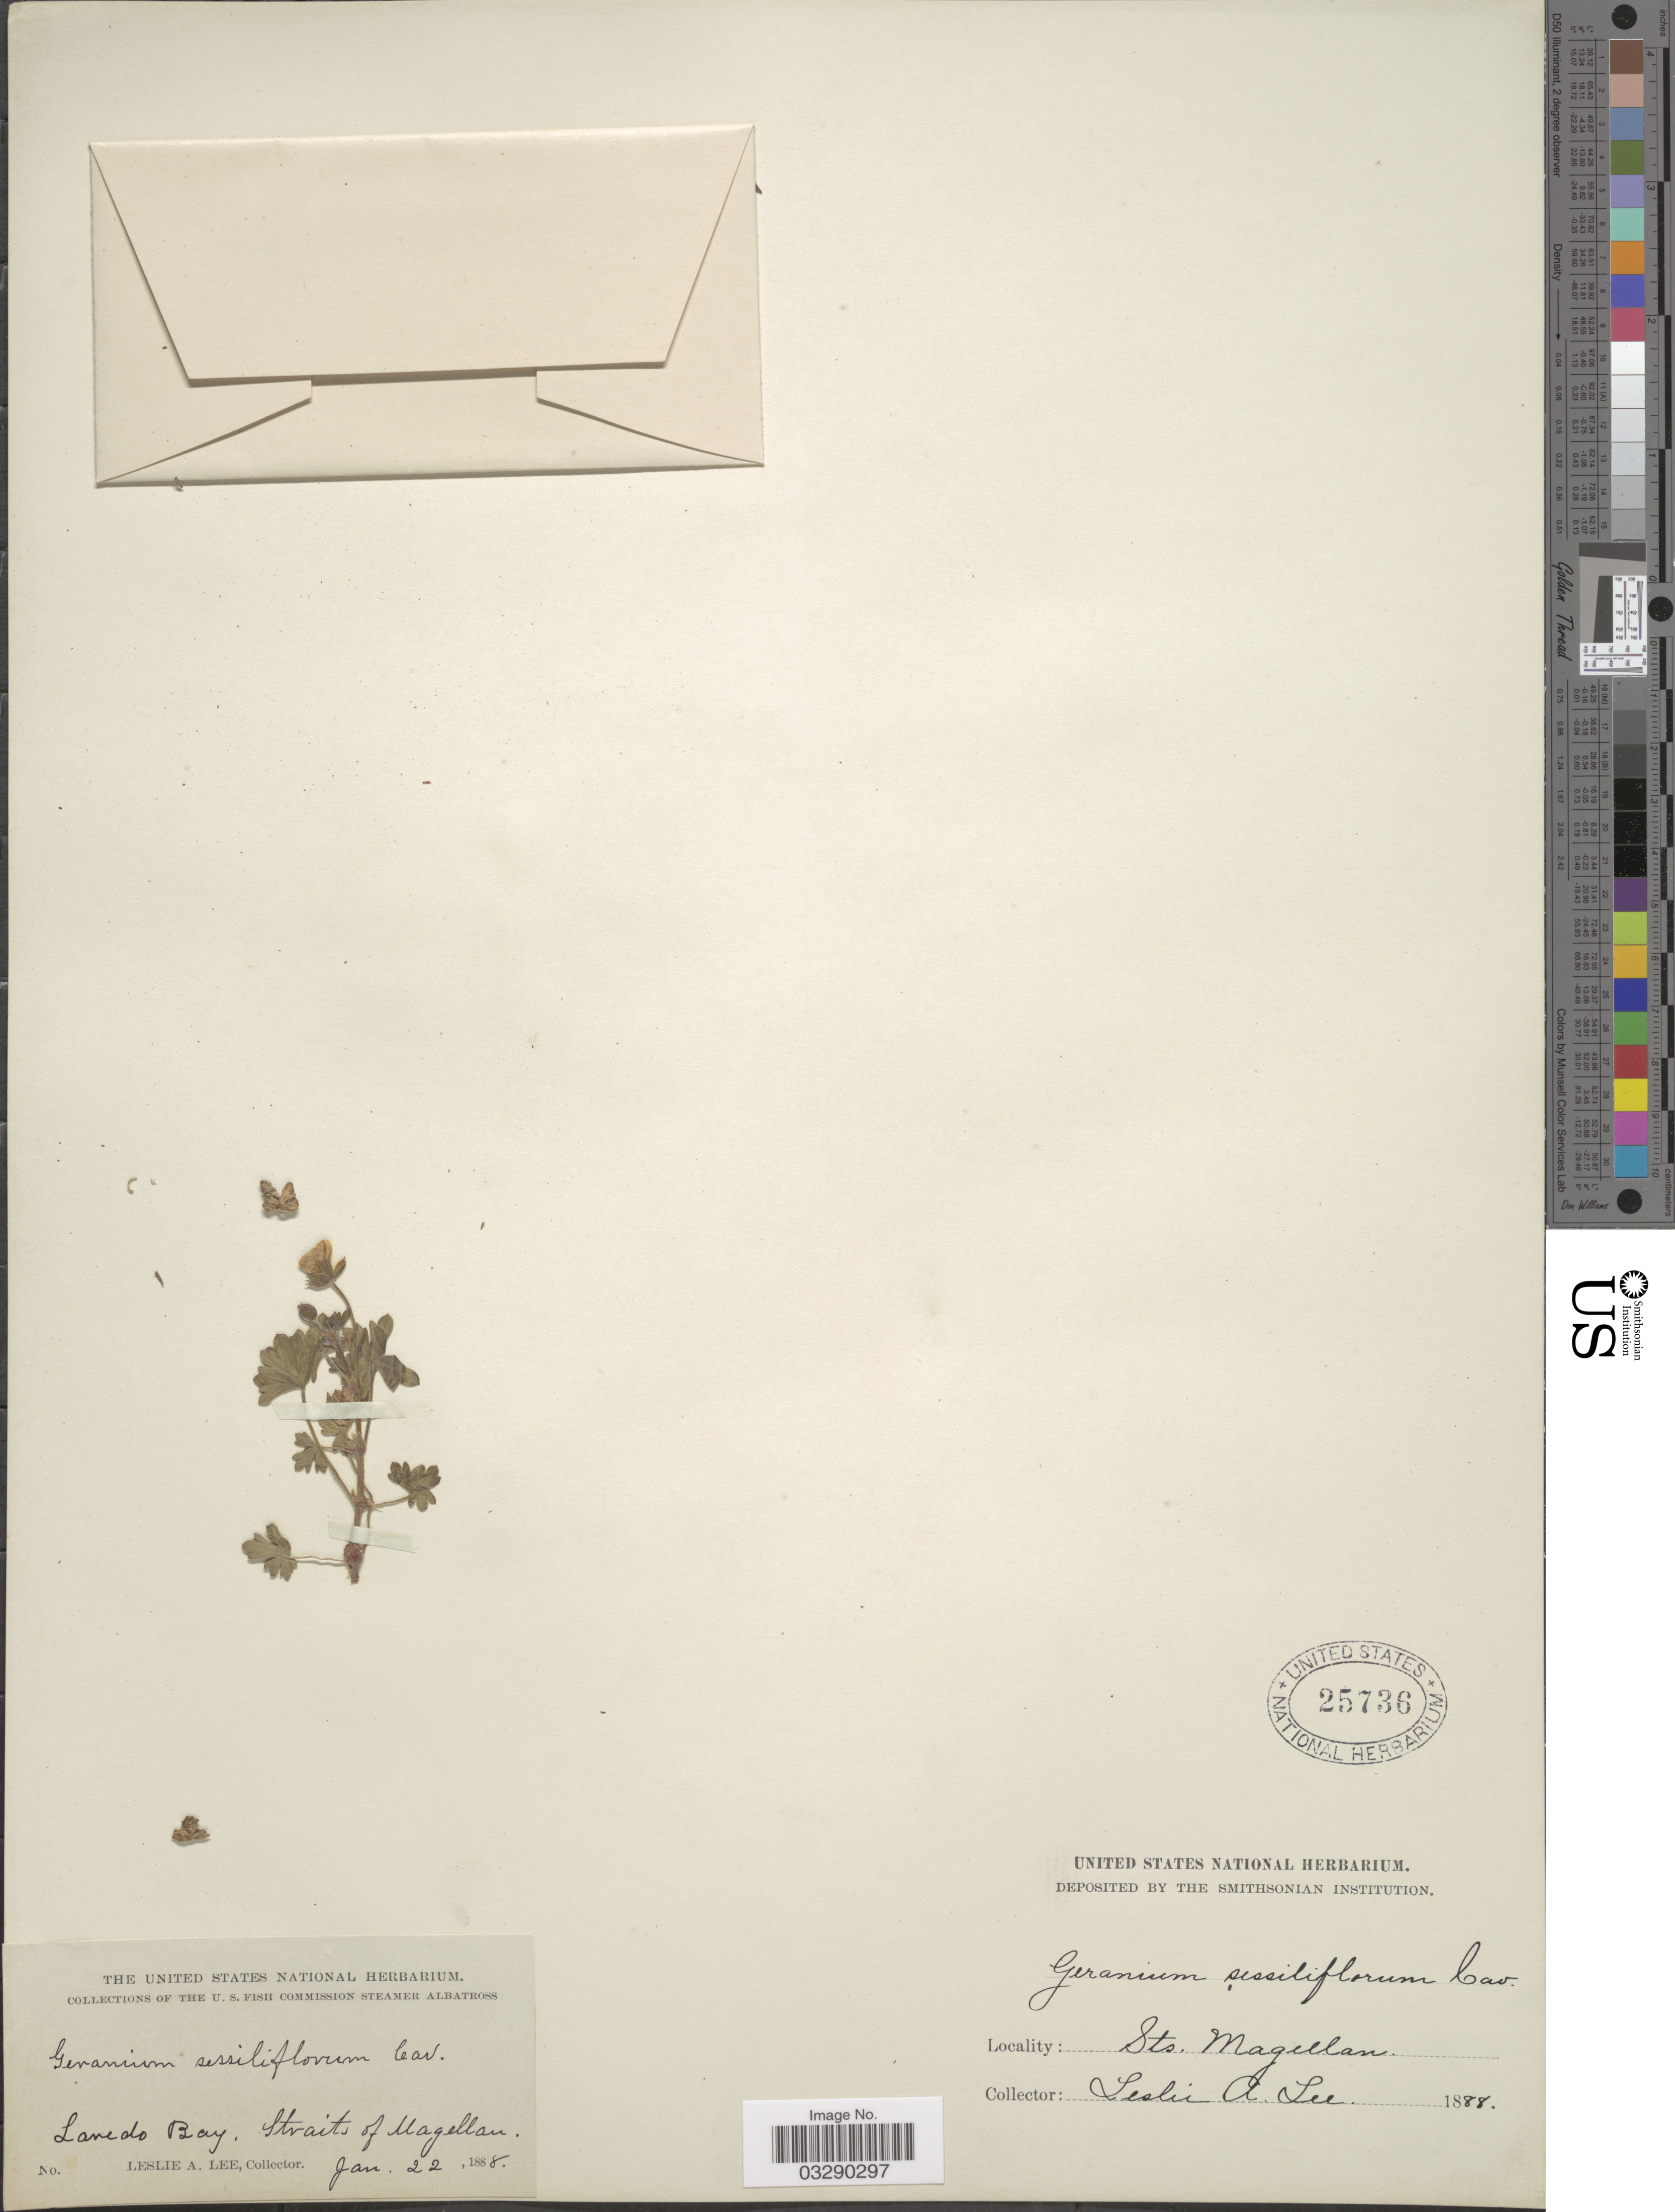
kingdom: Plantae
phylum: Tracheophyta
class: Magnoliopsida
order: Geraniales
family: Geraniaceae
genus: Geranium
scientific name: Geranium sessiliflorum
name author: Cav.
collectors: L. Lee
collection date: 1888-01-22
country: Chile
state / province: Magallanes y de la Antártica Chilena (XII)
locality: Laredo Bay. Straits of Magellan.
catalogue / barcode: US 25736